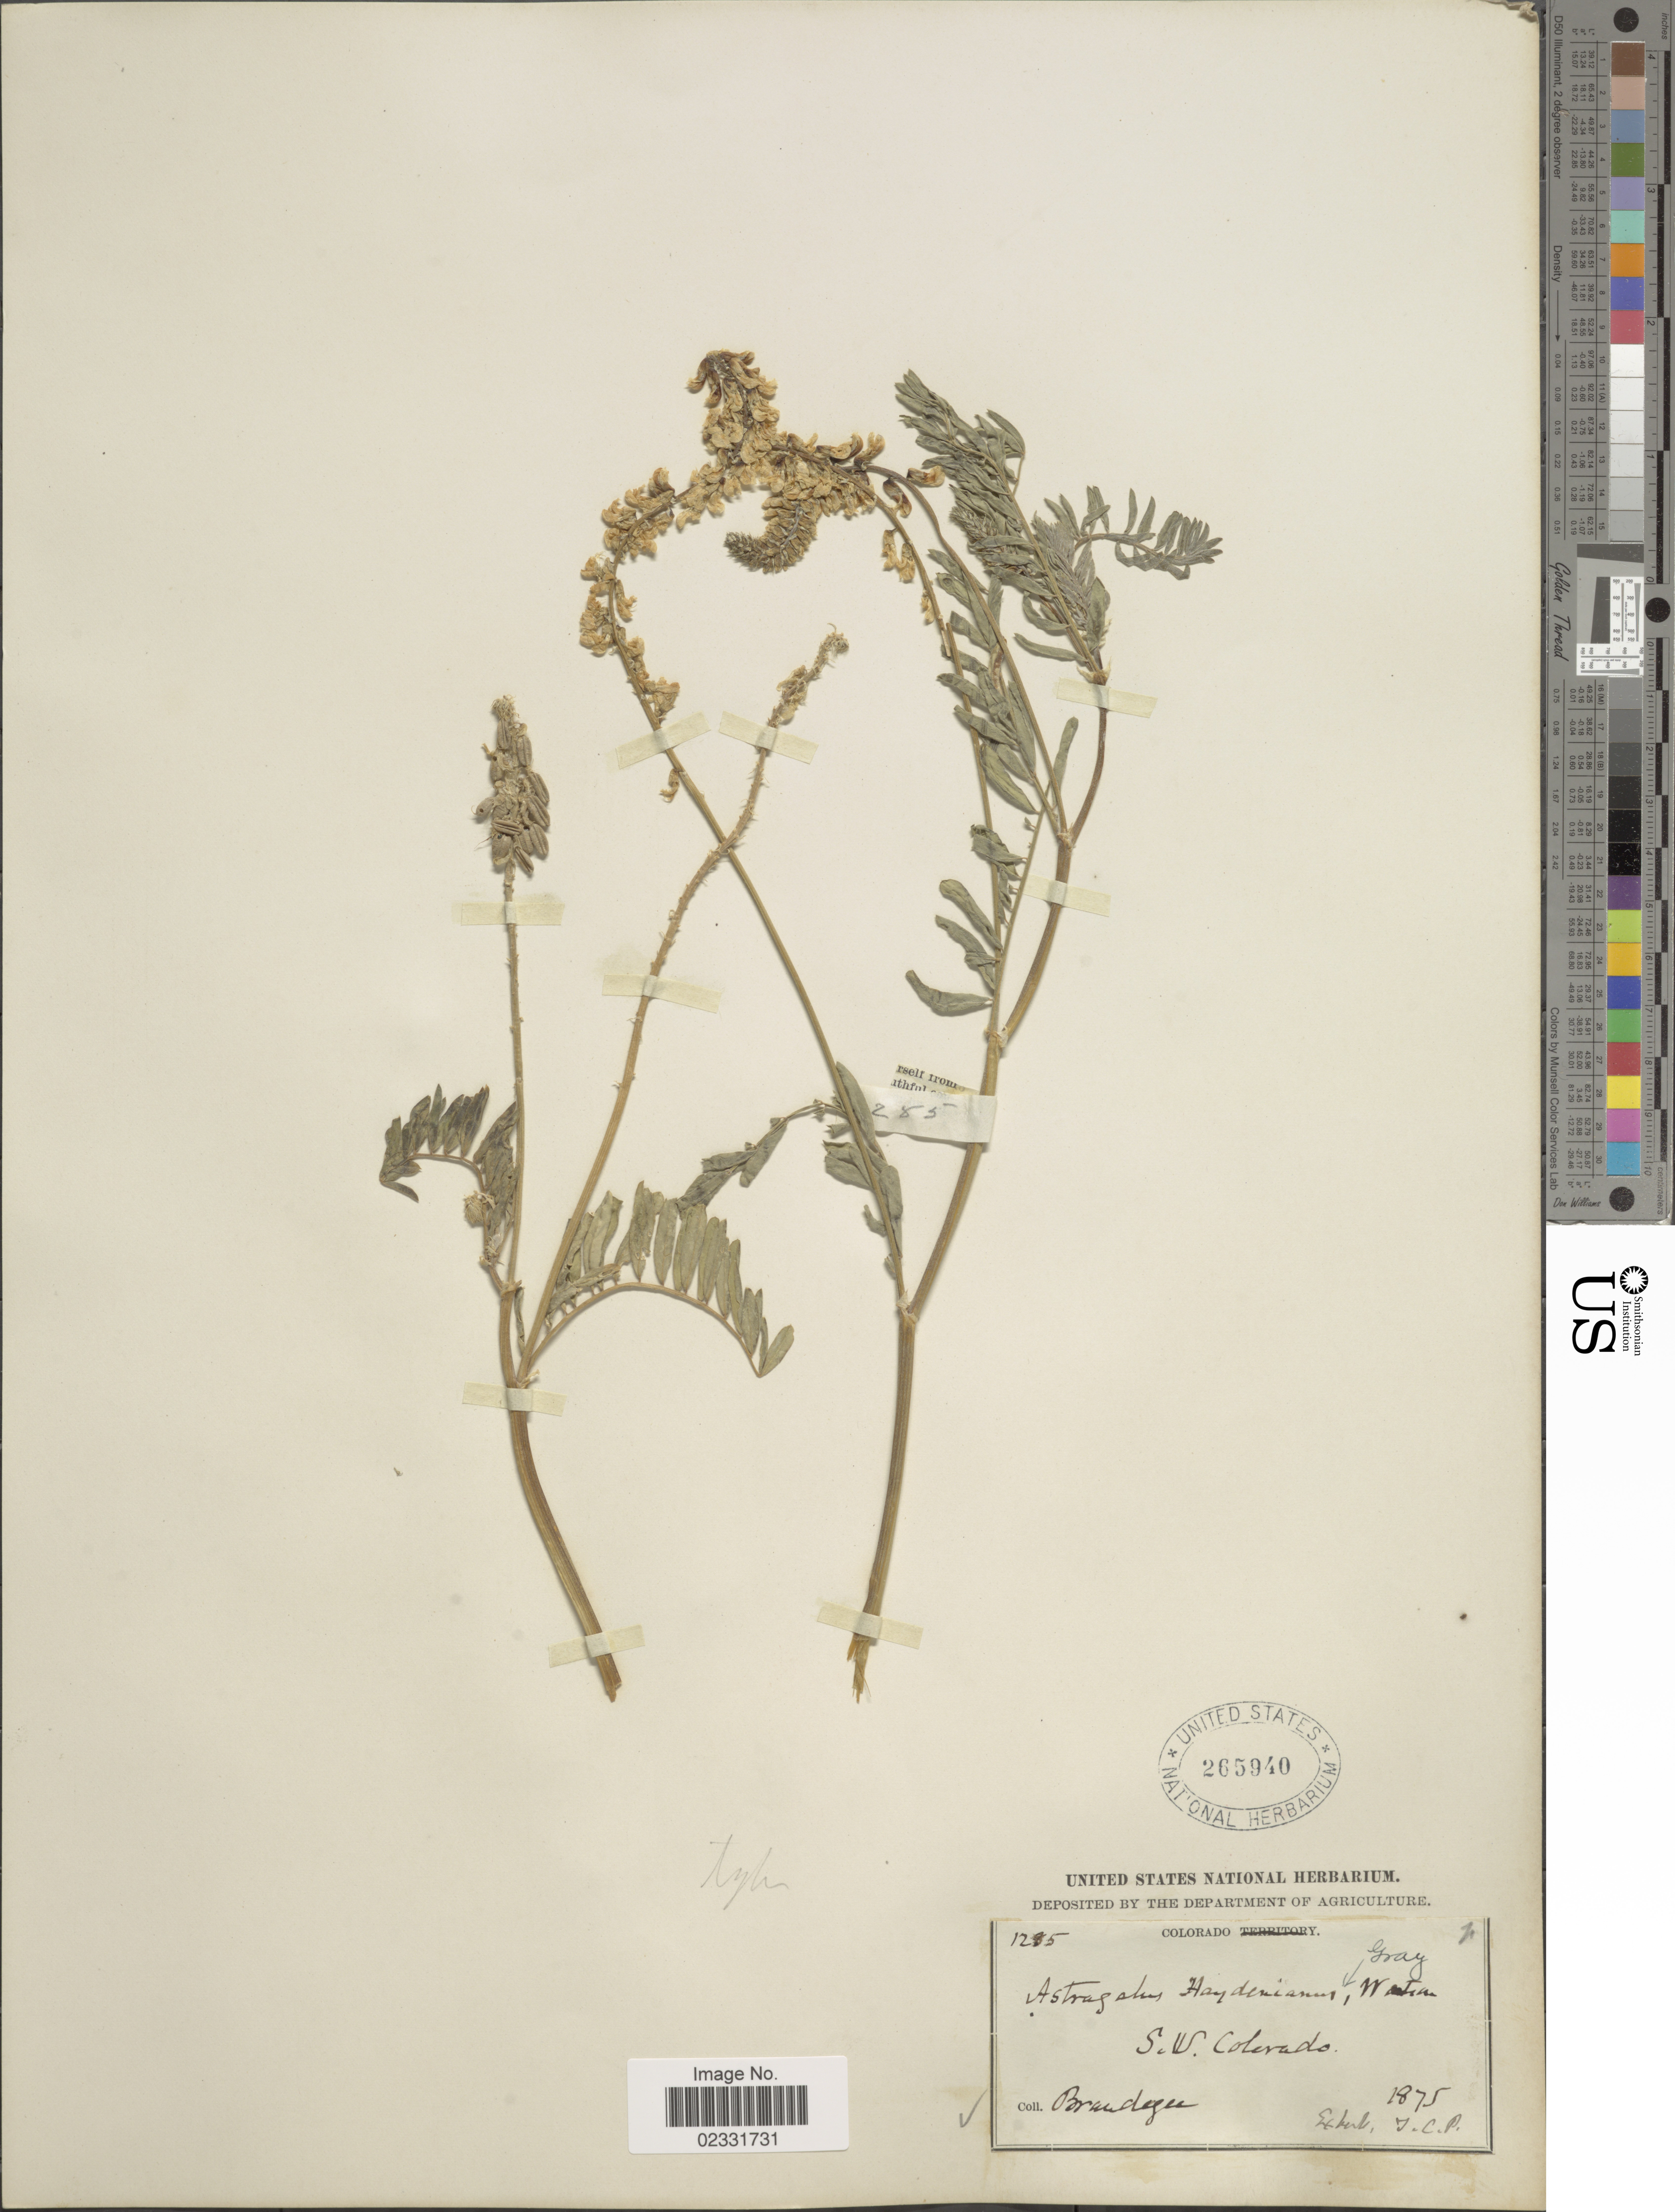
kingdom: Plantae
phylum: Tracheophyta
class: Magnoliopsida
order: Fabales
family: Fabaceae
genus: Astragalus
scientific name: Astragalus haydenianus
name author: A. Gray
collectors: -- Brandegee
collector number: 1285*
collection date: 1875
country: United States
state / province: Colorado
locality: S.W. Colorado.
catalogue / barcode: US 265940